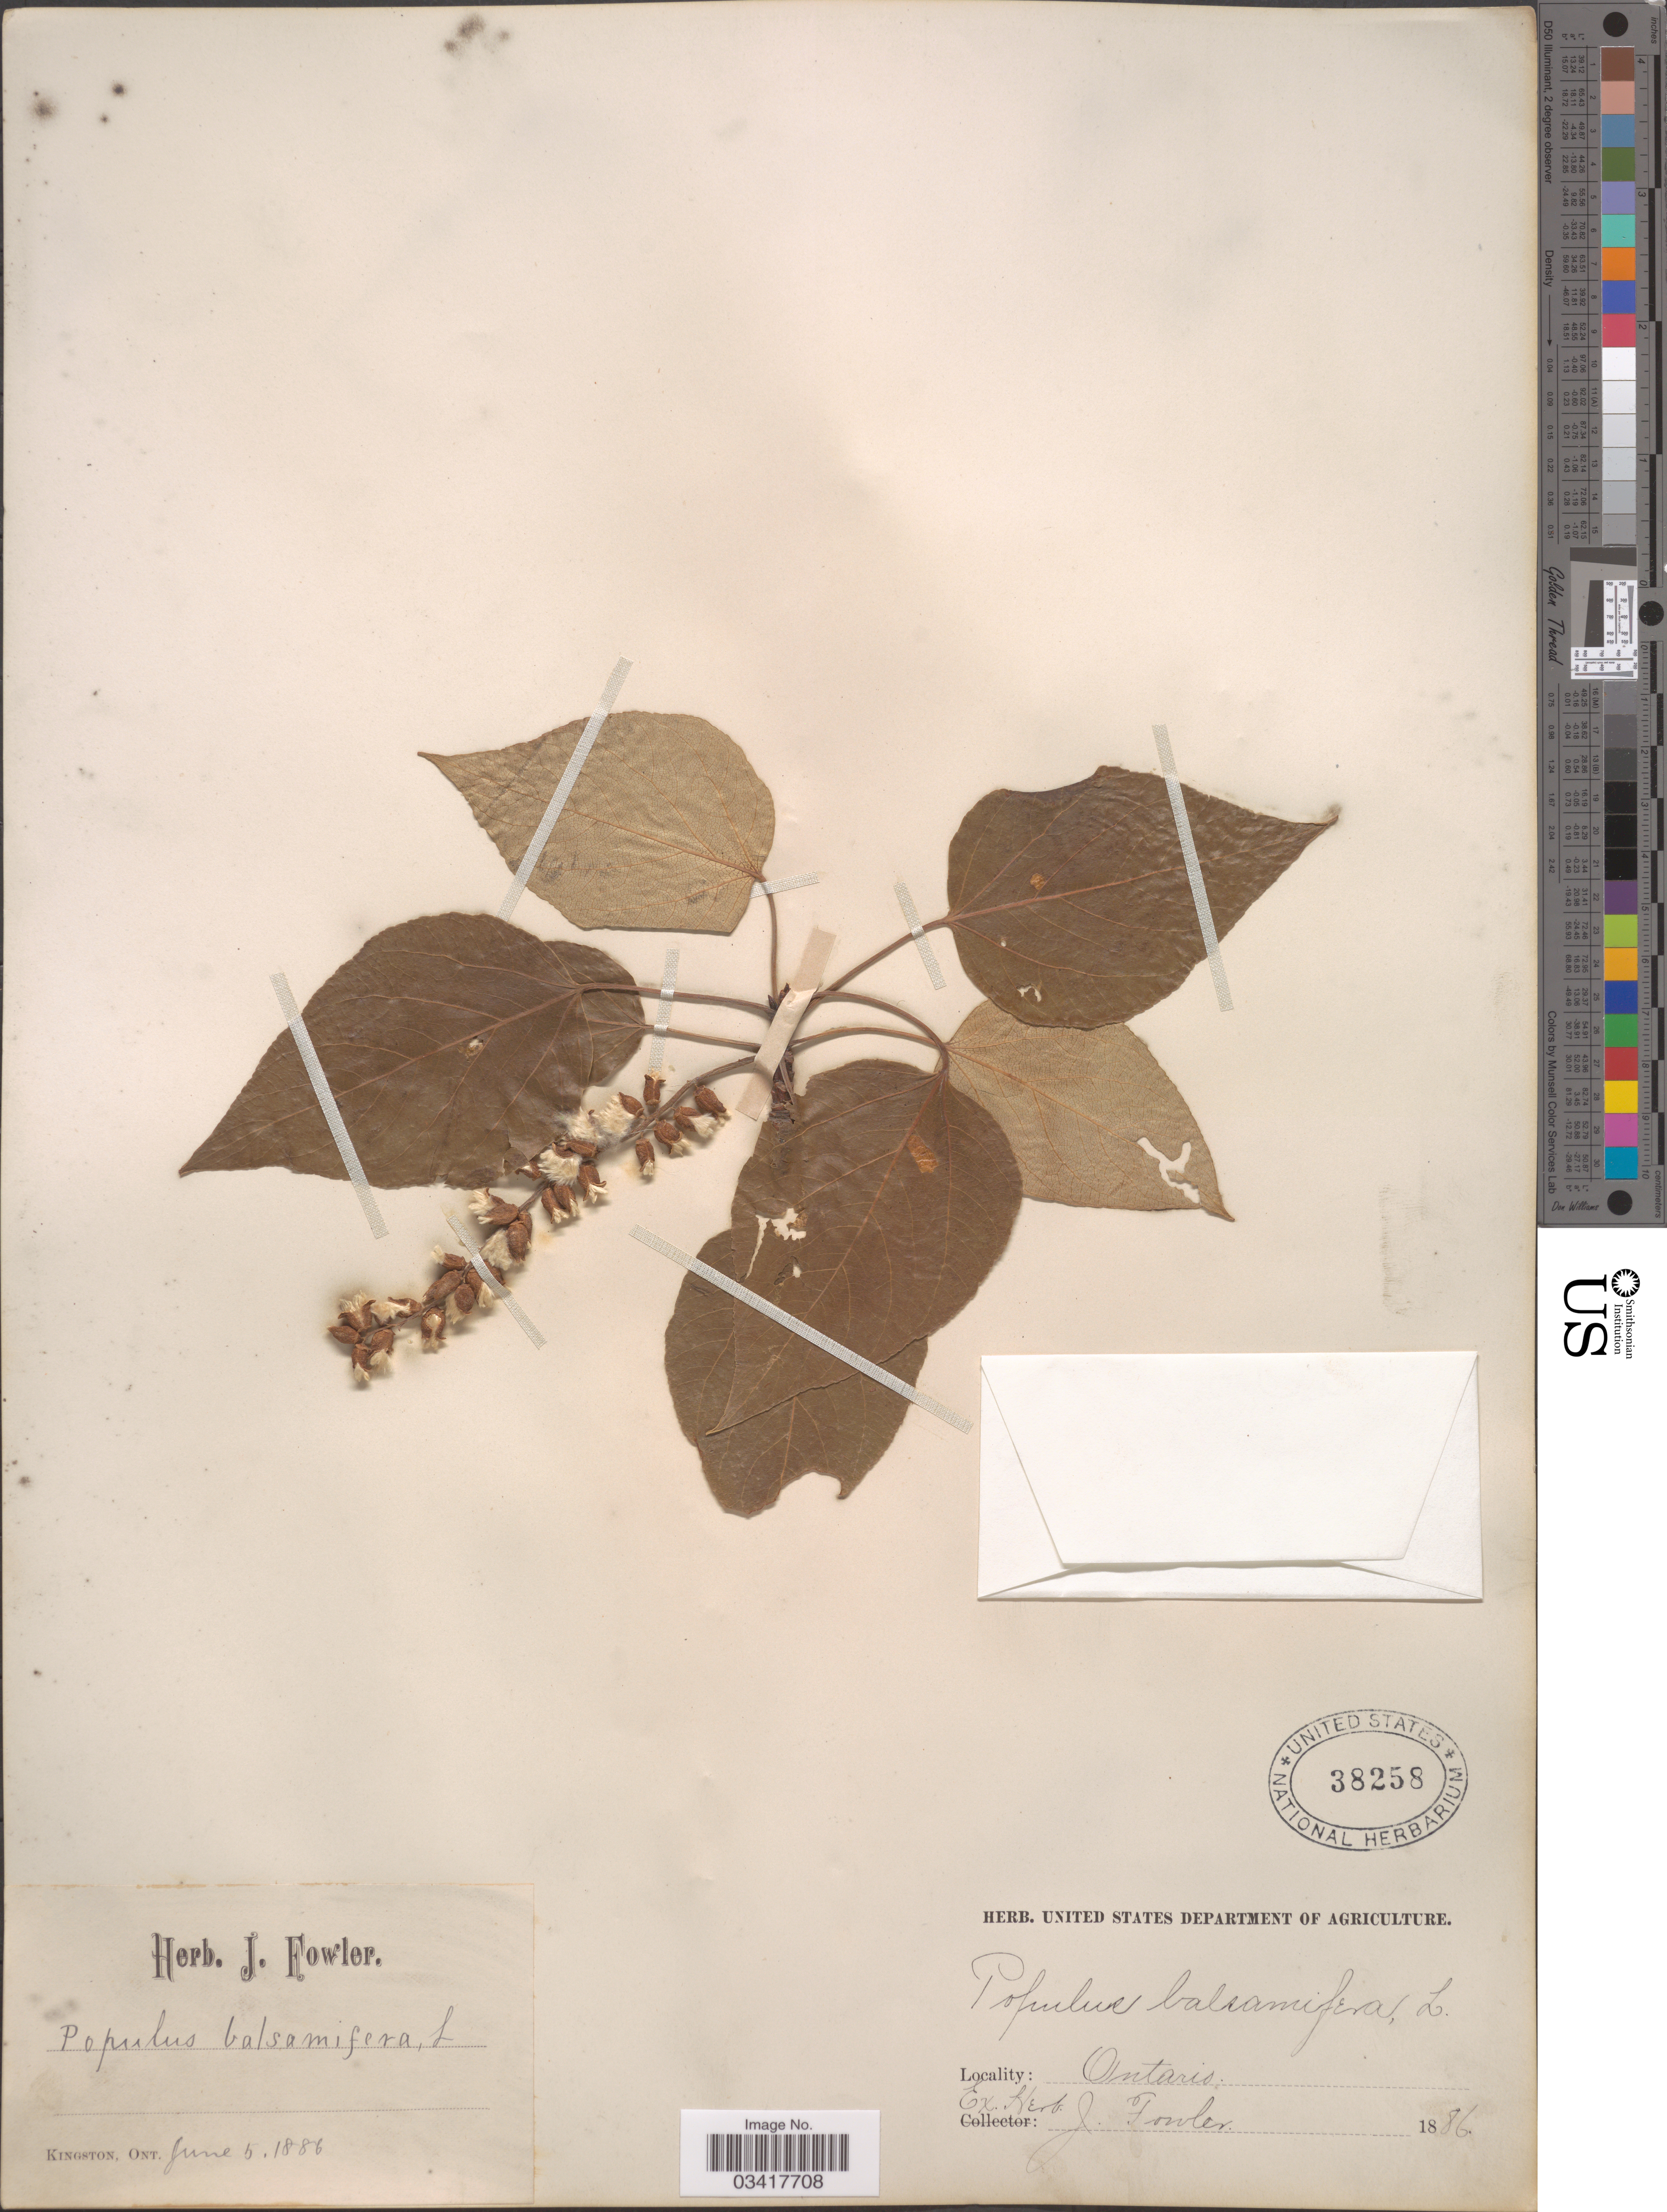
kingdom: Plantae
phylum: Tracheophyta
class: Magnoliopsida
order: Malpighiales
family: Salicaceae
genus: Populus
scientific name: Populus balsamifera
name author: L.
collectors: ex herb. J. Fowler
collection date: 1886-06-05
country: Canada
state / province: Ontario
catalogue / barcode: US 38258